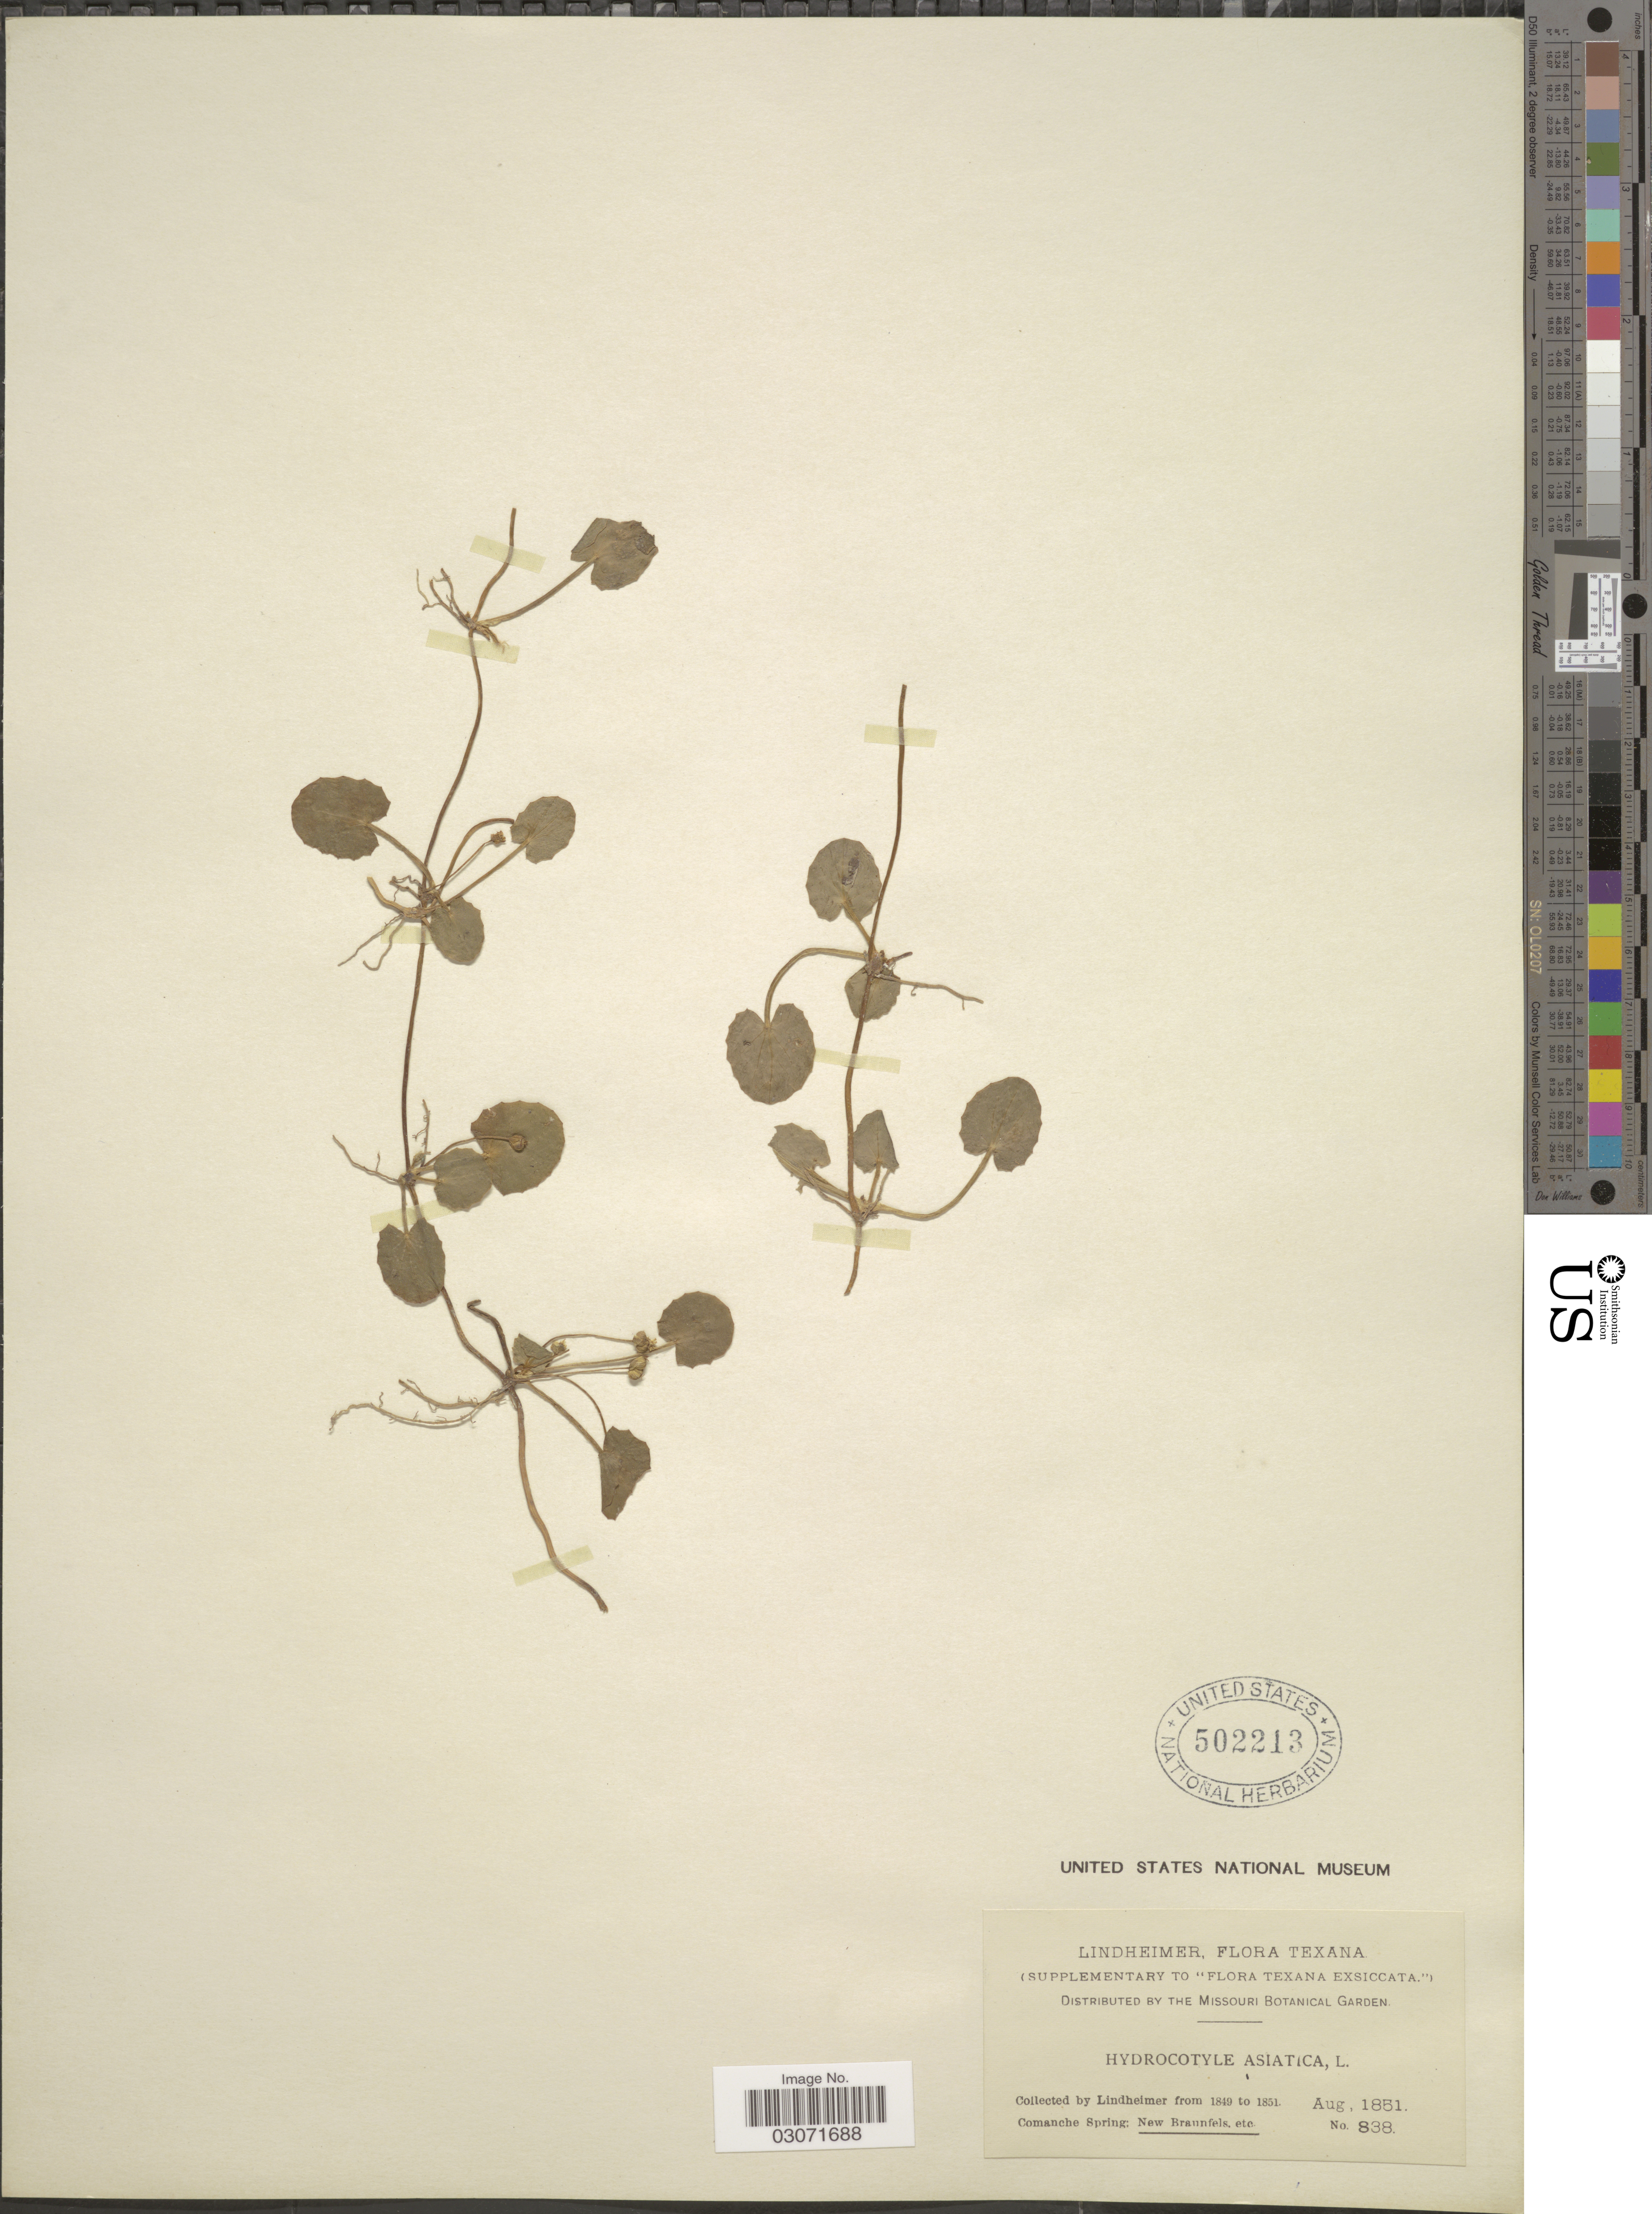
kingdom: Plantae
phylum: Tracheophyta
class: Magnoliopsida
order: Apiales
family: Apiaceae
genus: Centella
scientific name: Centella asiatica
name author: (L.) Urb.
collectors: -. Lindheimer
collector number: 838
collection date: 1851-08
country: United States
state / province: Texas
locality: Comanche Spring: New Braunfels, etc.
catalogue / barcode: US 502213